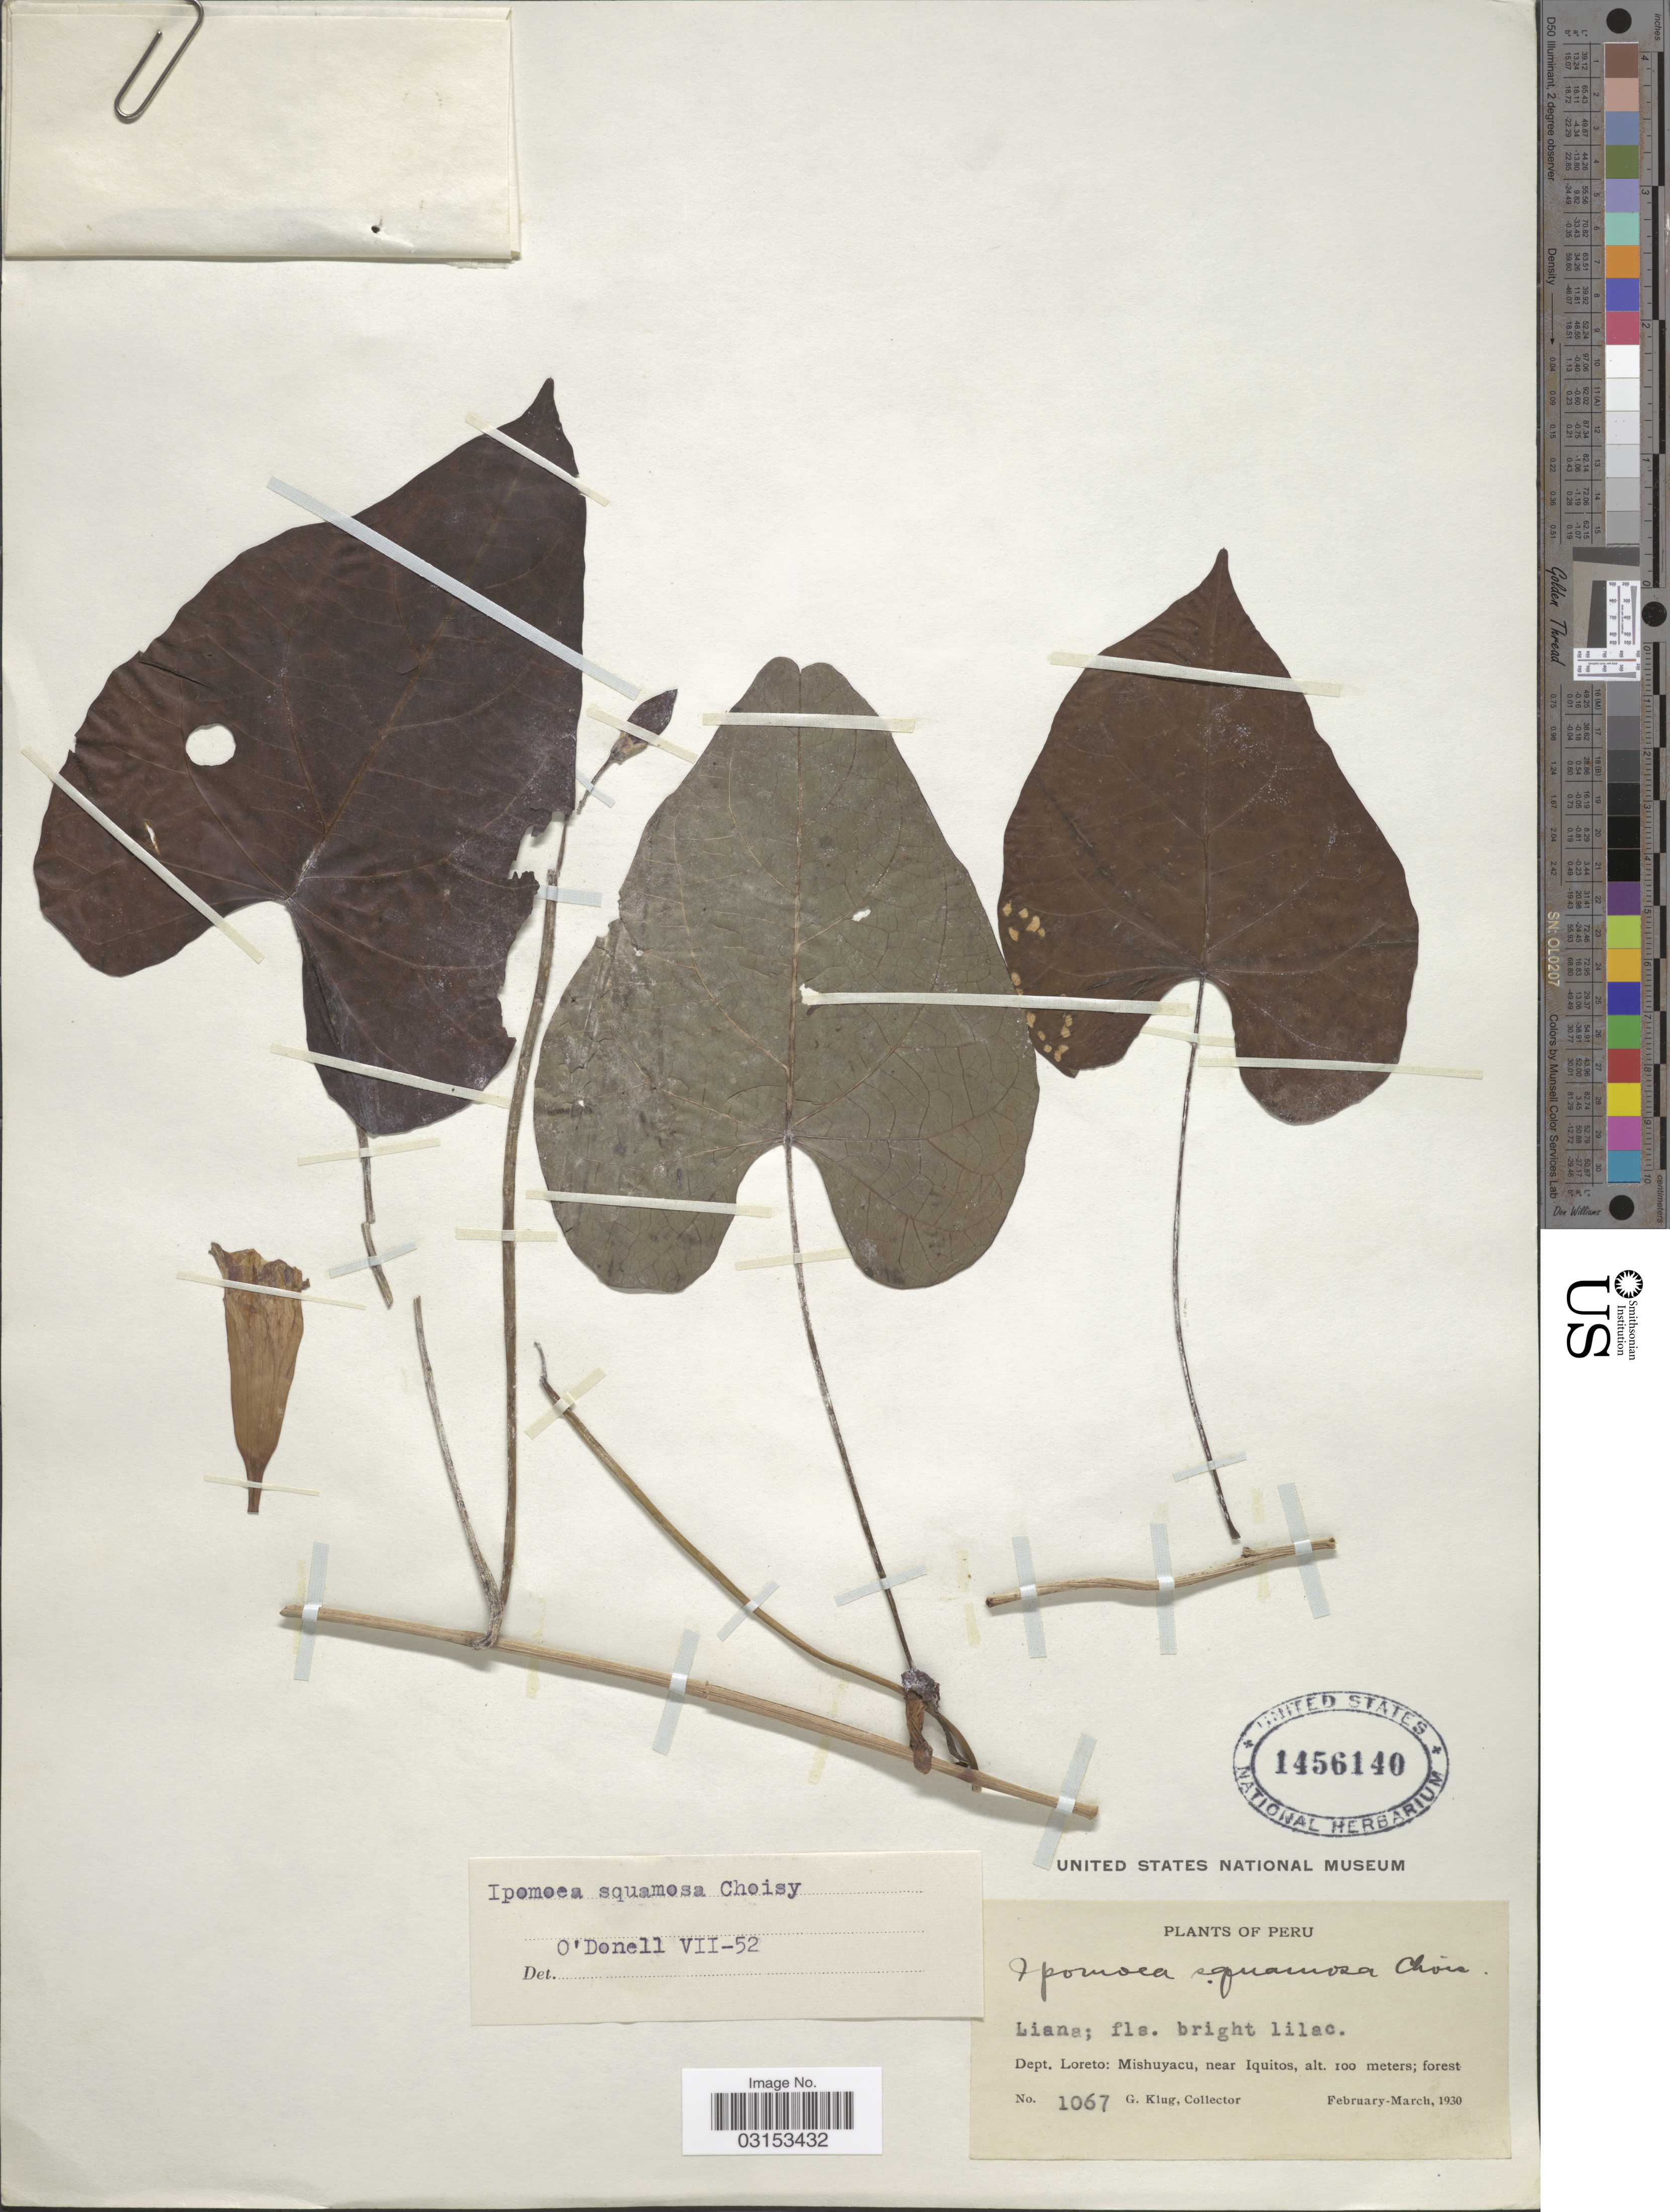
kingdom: Plantae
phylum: Tracheophyta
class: Magnoliopsida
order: Solanales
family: Convolvulaceae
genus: Ipomoea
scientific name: Ipomoea squamosa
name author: Choisy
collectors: G. Klug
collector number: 1067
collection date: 1930-02/1930-03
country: Peru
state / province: Loreto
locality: Dept. Loreto: Mishuyacu, near Iquitos.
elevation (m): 100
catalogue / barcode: US 1456140